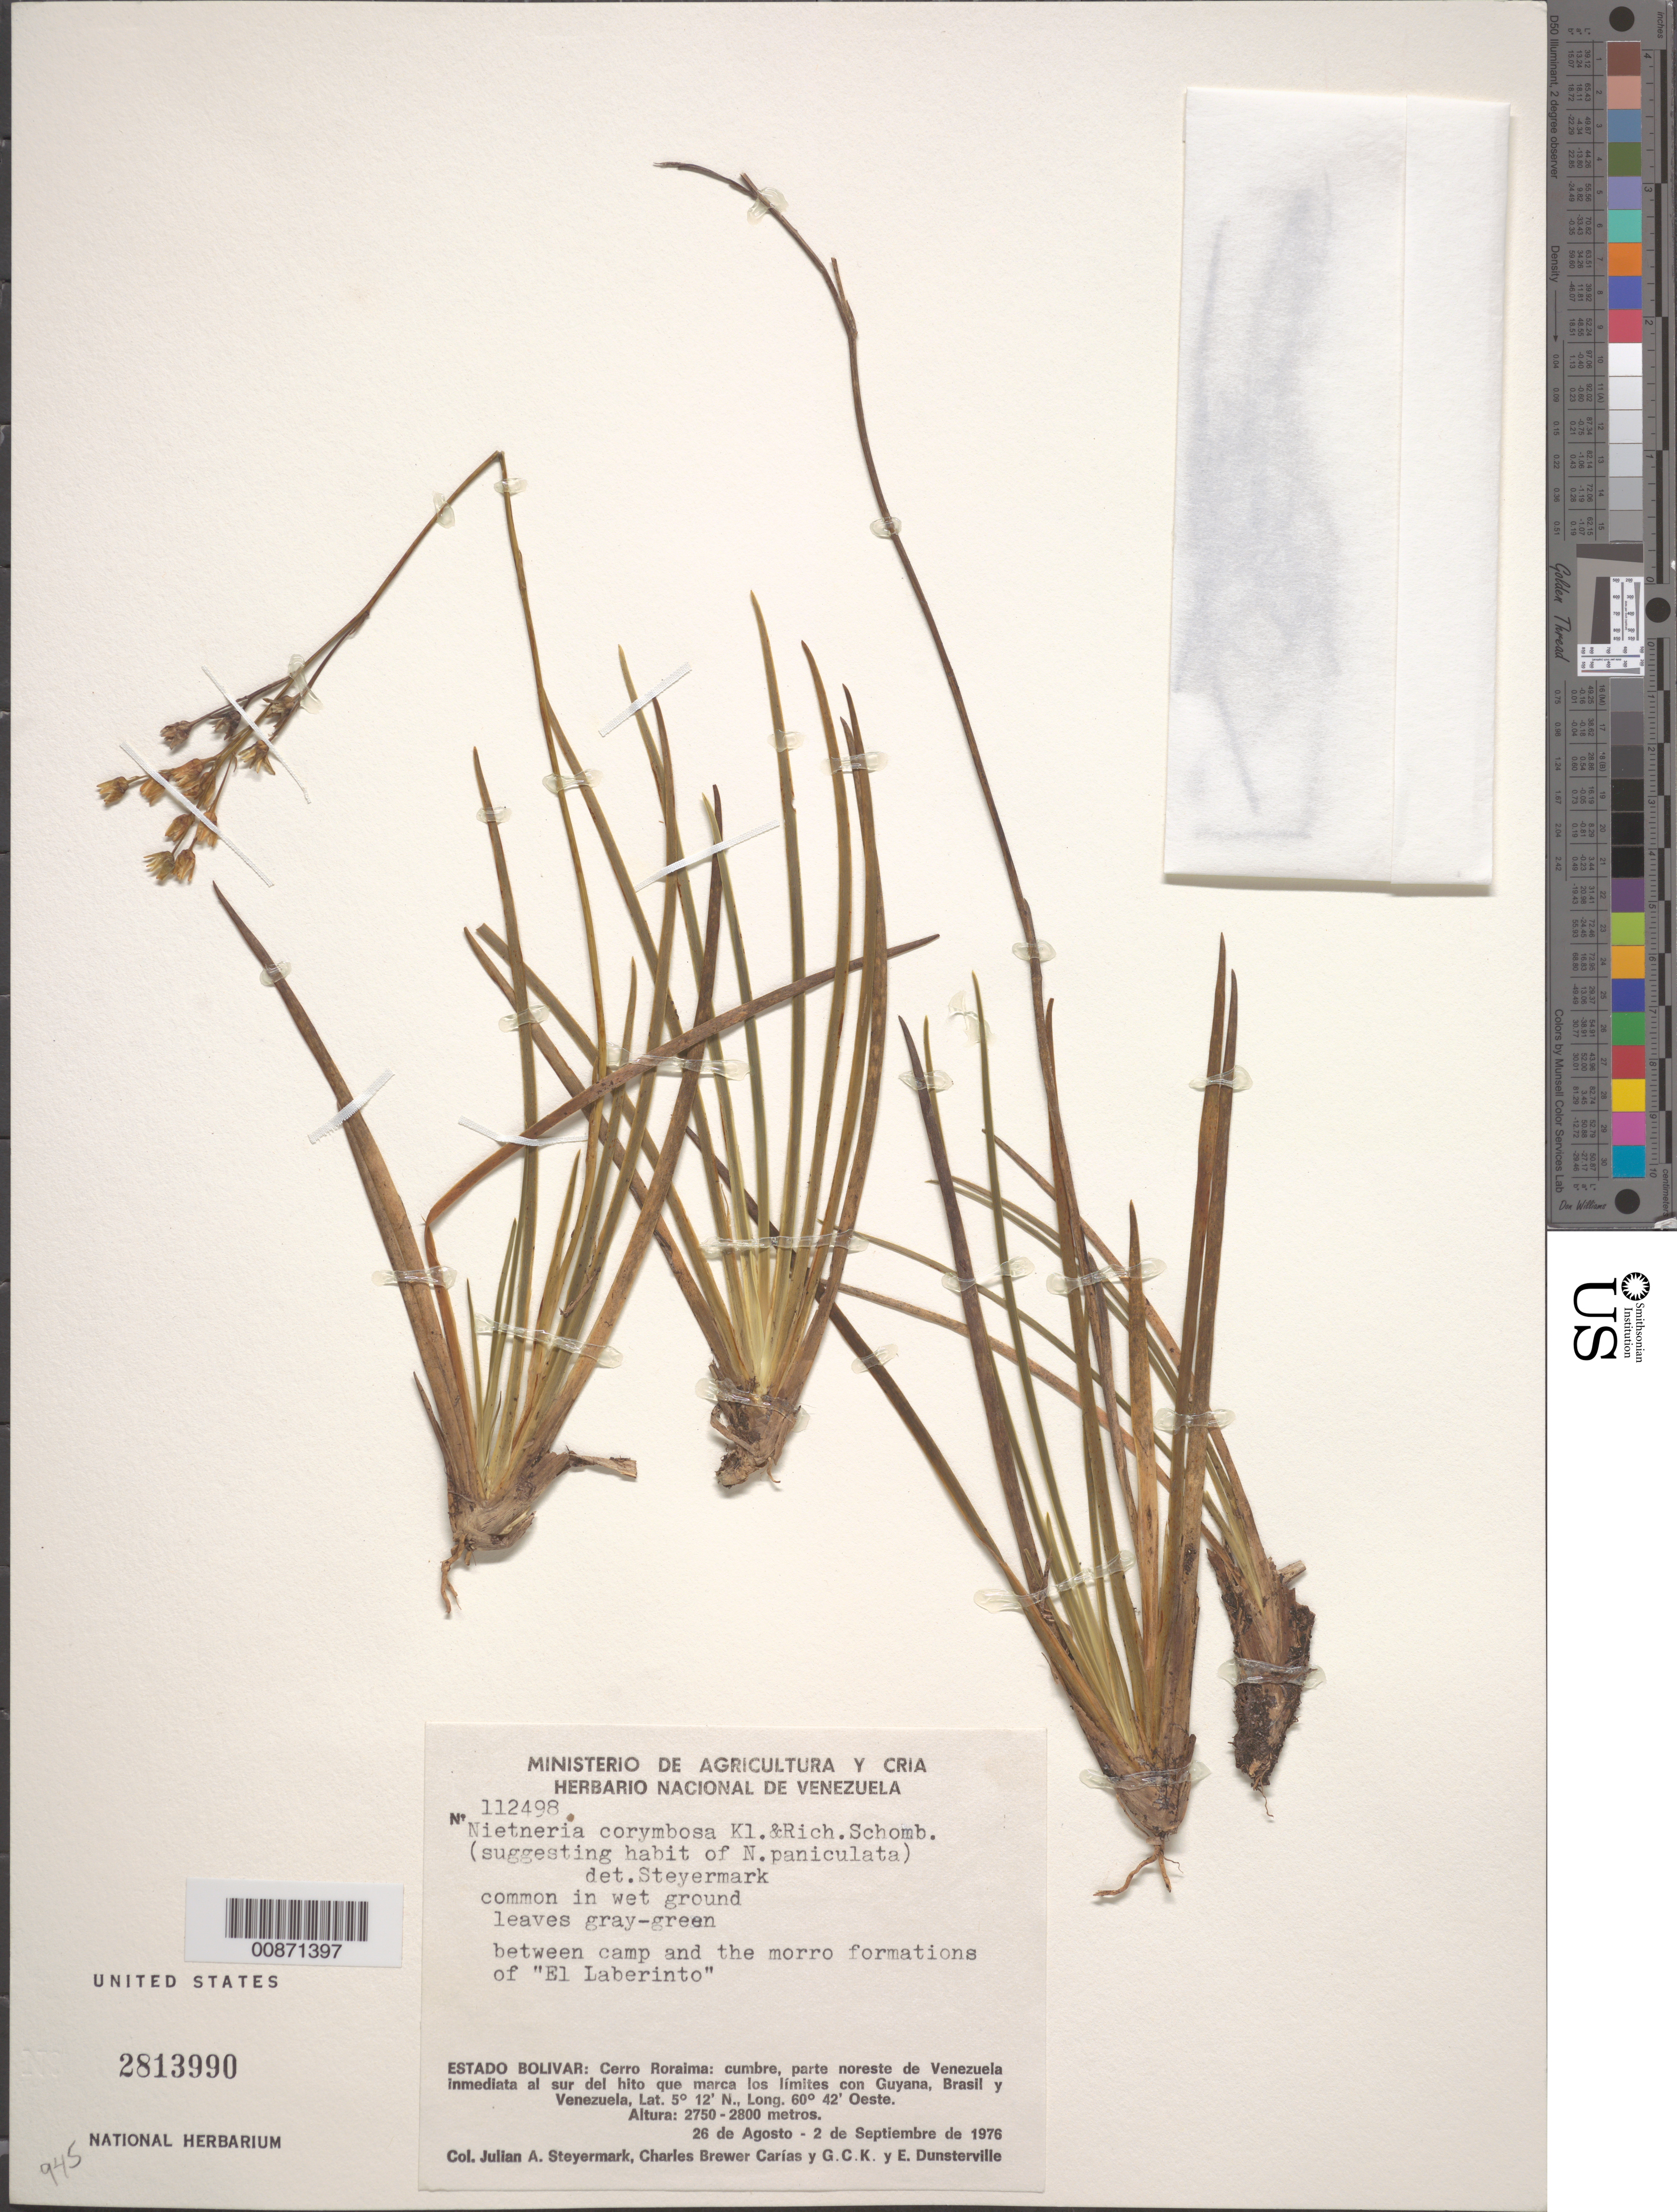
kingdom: Plantae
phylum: Tracheophyta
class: Liliopsida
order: Dioscoreales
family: Nartheciaceae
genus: Nietneria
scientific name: Nietneria corymbosa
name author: Klotzsch & M.R. Schomb. ex B.D. Jacks.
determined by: Steyermark, Julian A., (VEN)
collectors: J. Steyermark, C. Brewer-Carias, G. C. K. Dunsterville & E. Dunsterville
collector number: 112498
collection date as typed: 26-Aug-76 to 2-Sep-76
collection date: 1976-08-26/1976-09-02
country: Venezuela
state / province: Bolívar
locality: Cerro Roraima: parte NE de Venezuela inmediata al S del hito que marca los límites con Guyana, Brasil y Ven. Between camp and the morro formations of "El Laberinto"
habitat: Cumbre, wet ground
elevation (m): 2750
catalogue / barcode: US 2813990